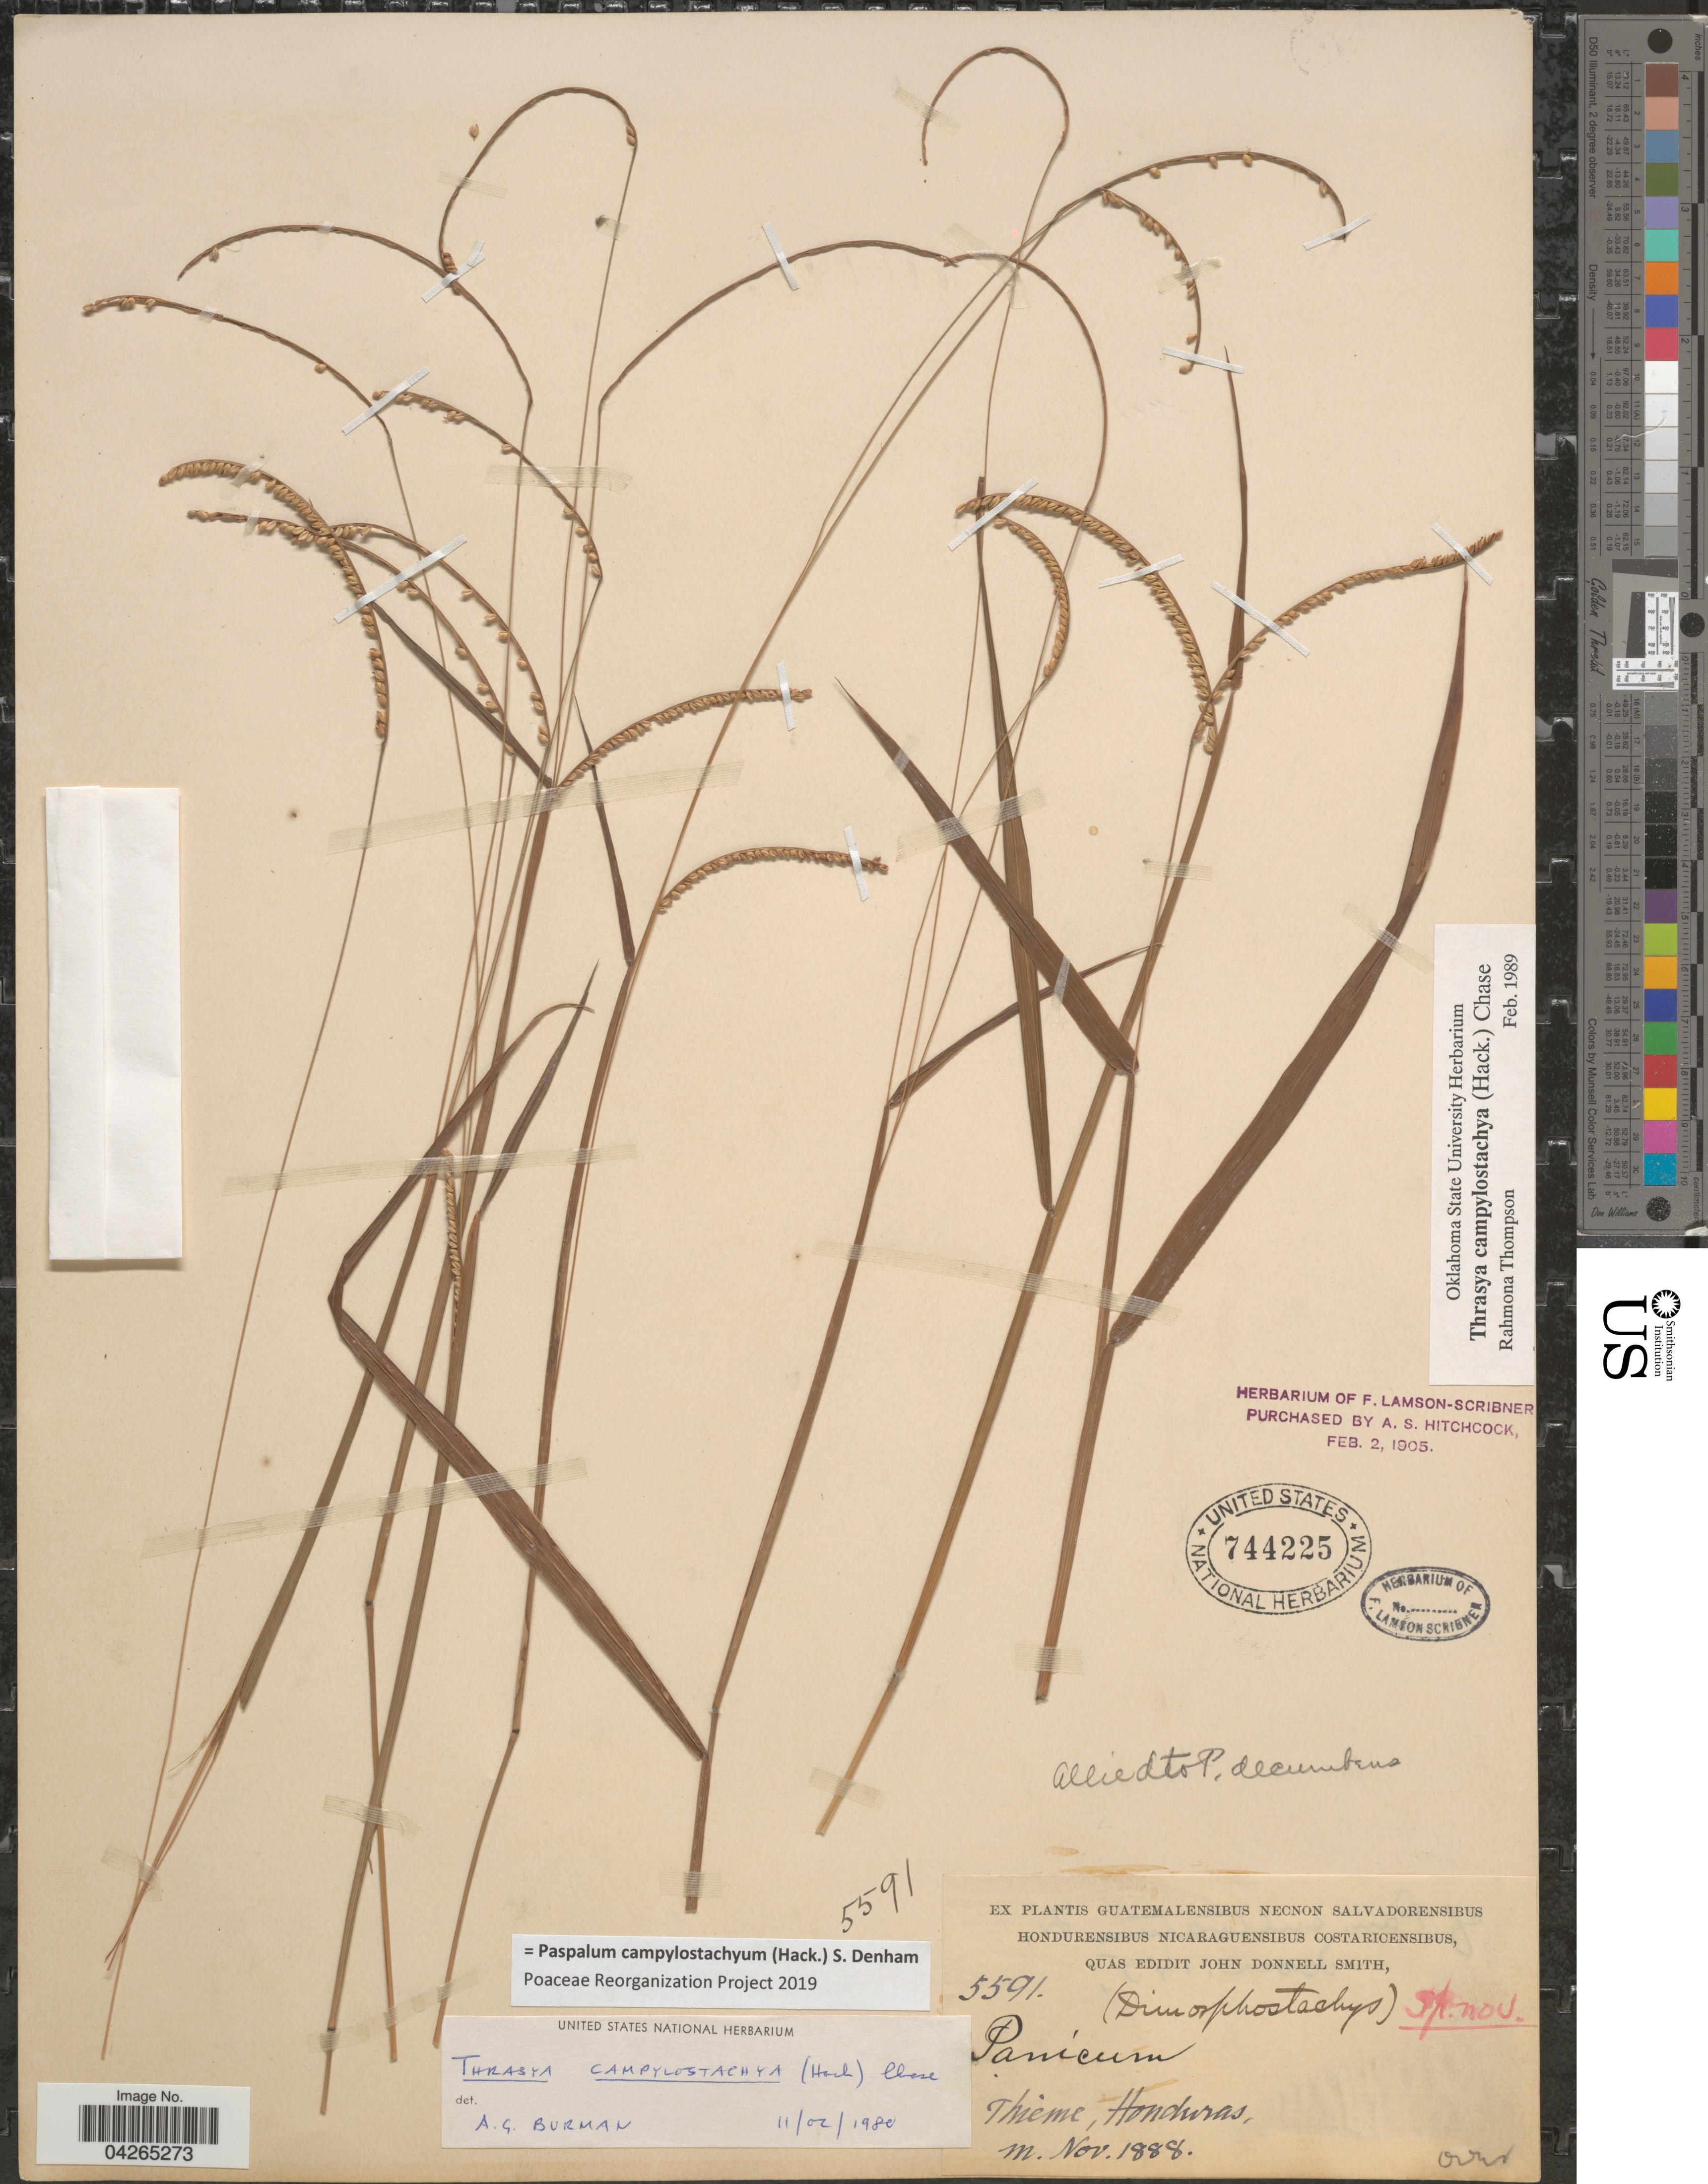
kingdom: Plantae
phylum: Tracheophyta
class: Liliopsida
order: Poales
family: Poaceae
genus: Paspalum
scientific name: Paspalum campylostachyum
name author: (Hack.) S. Denham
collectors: Thieme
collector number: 5591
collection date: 1888-11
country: Honduras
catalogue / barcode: US 744225